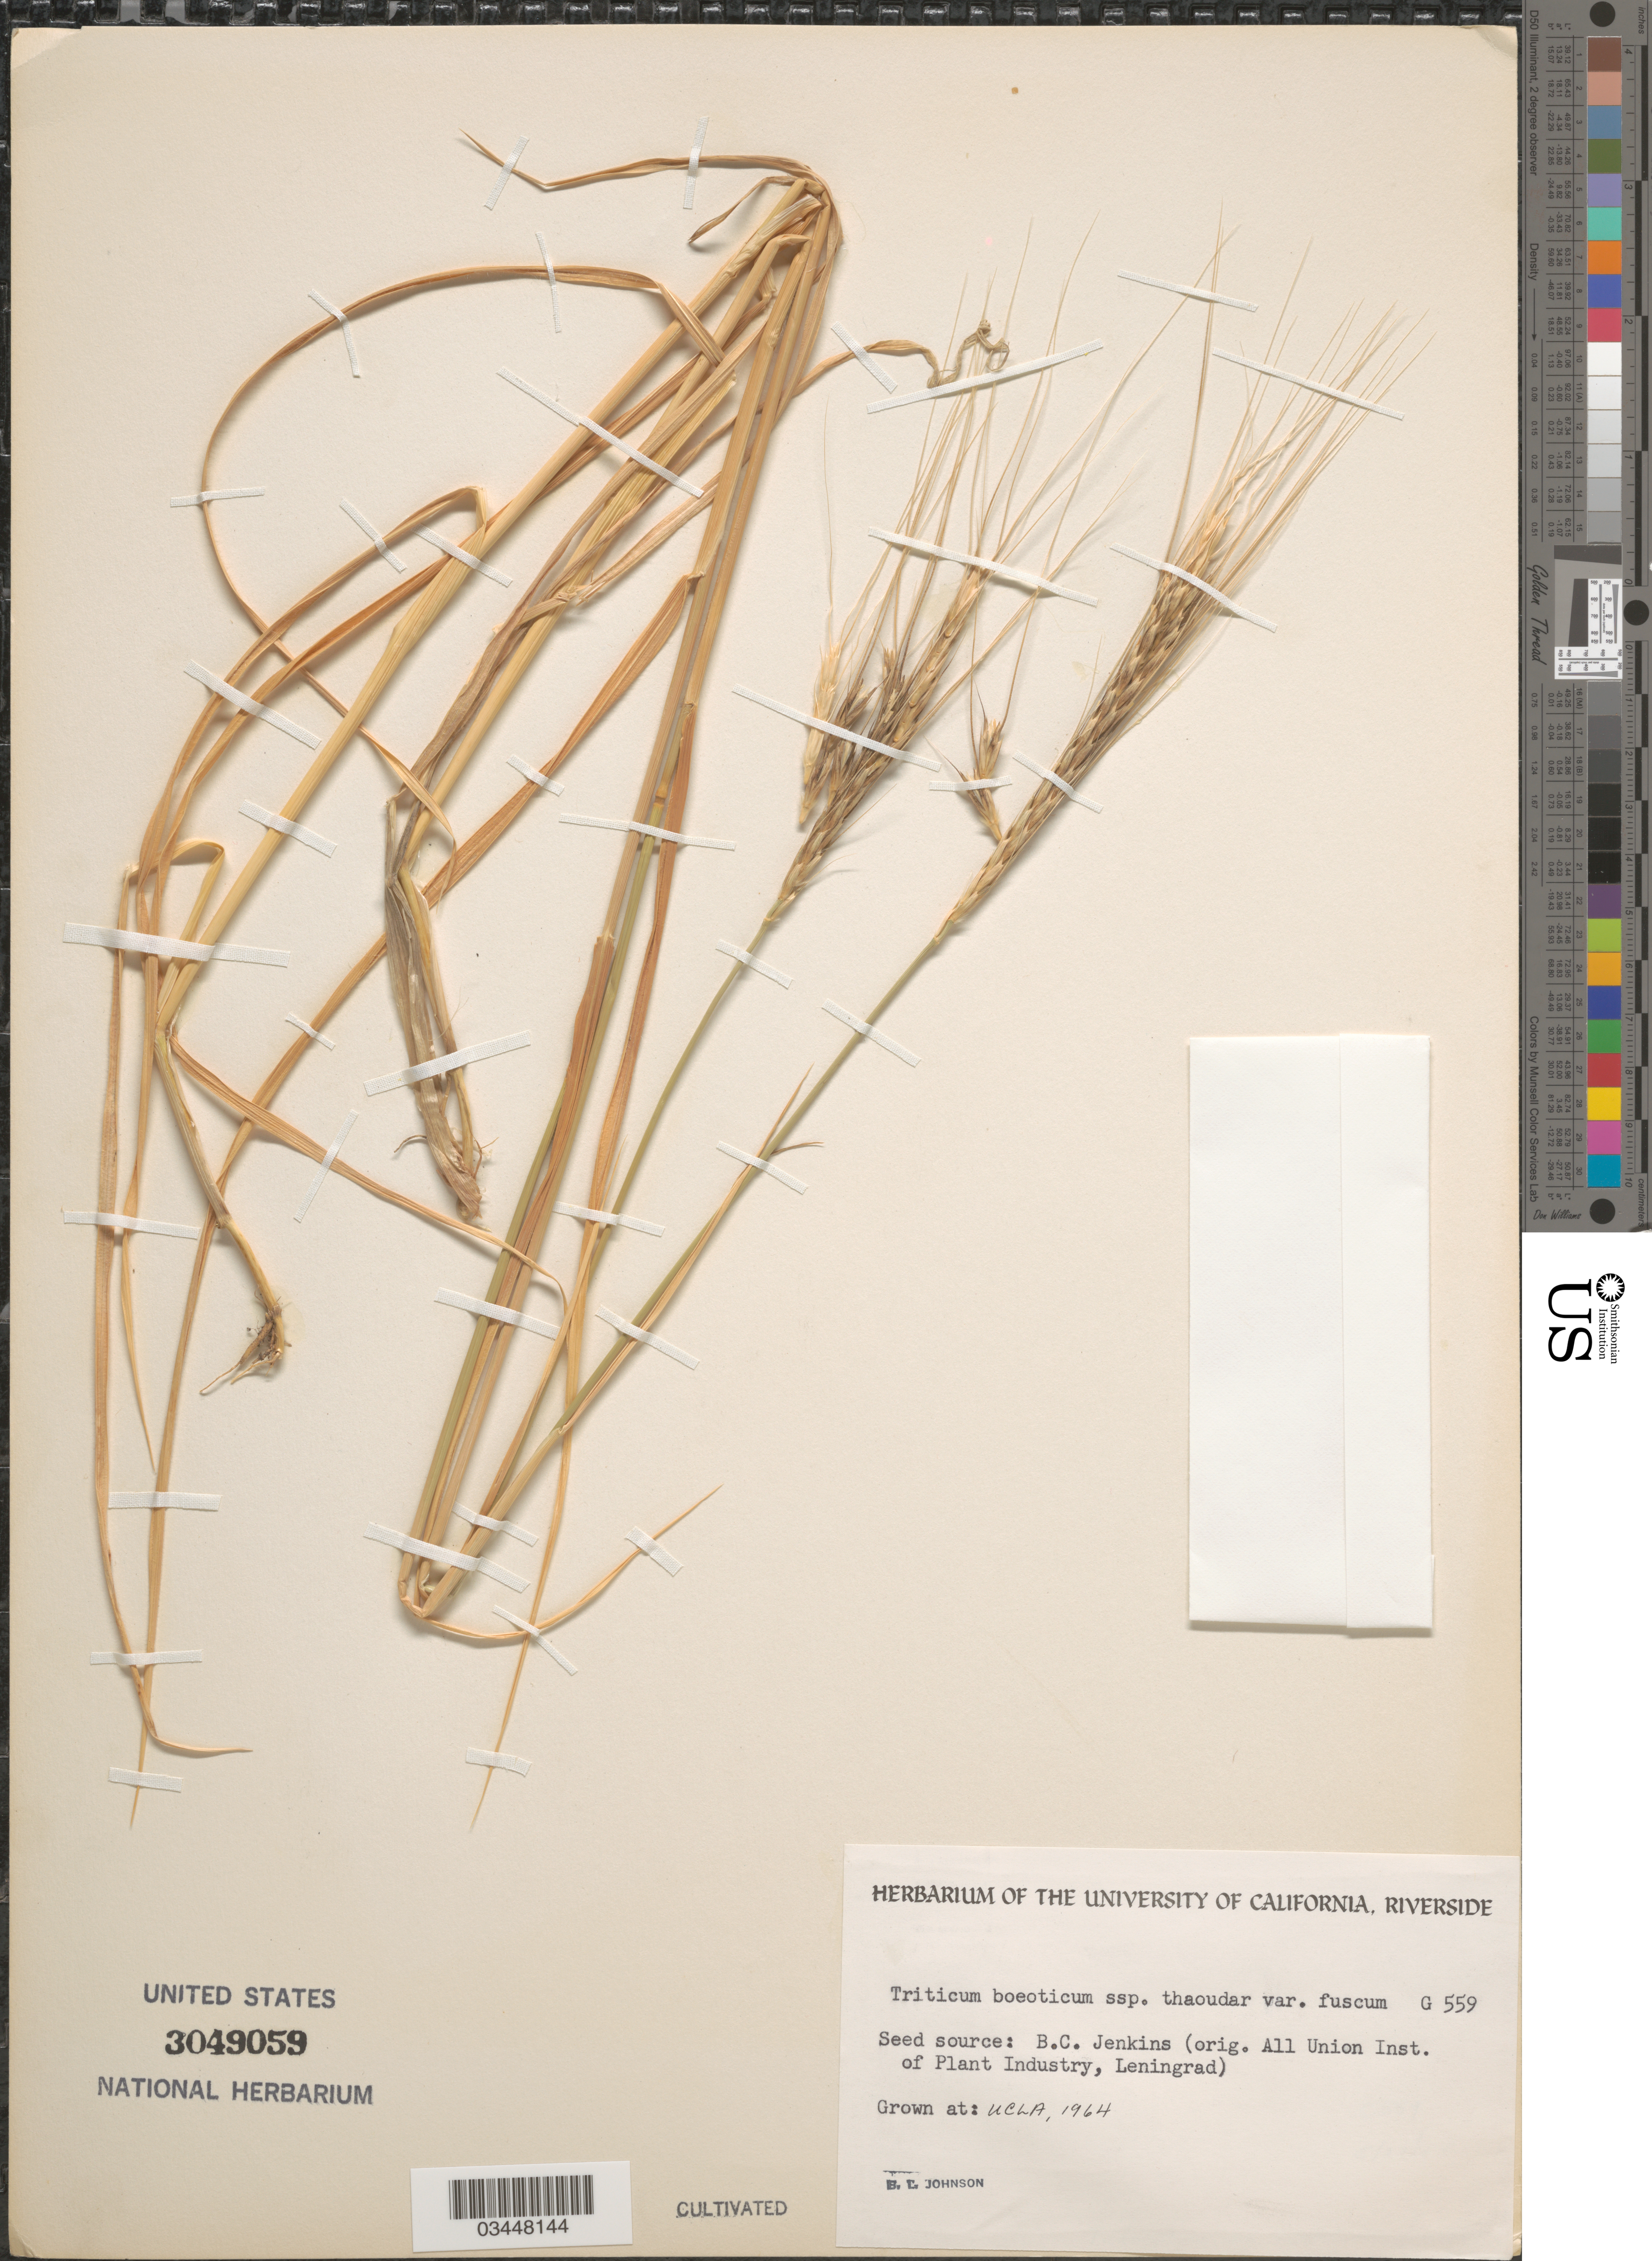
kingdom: Plantae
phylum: Tracheophyta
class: Liliopsida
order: Poales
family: Poaceae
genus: Triticum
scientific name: Triticum boeoticum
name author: Boiss.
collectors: B. Johnson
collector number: G559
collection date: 1964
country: United States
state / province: California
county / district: Los Angeles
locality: UCLA.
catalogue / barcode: US 3049059